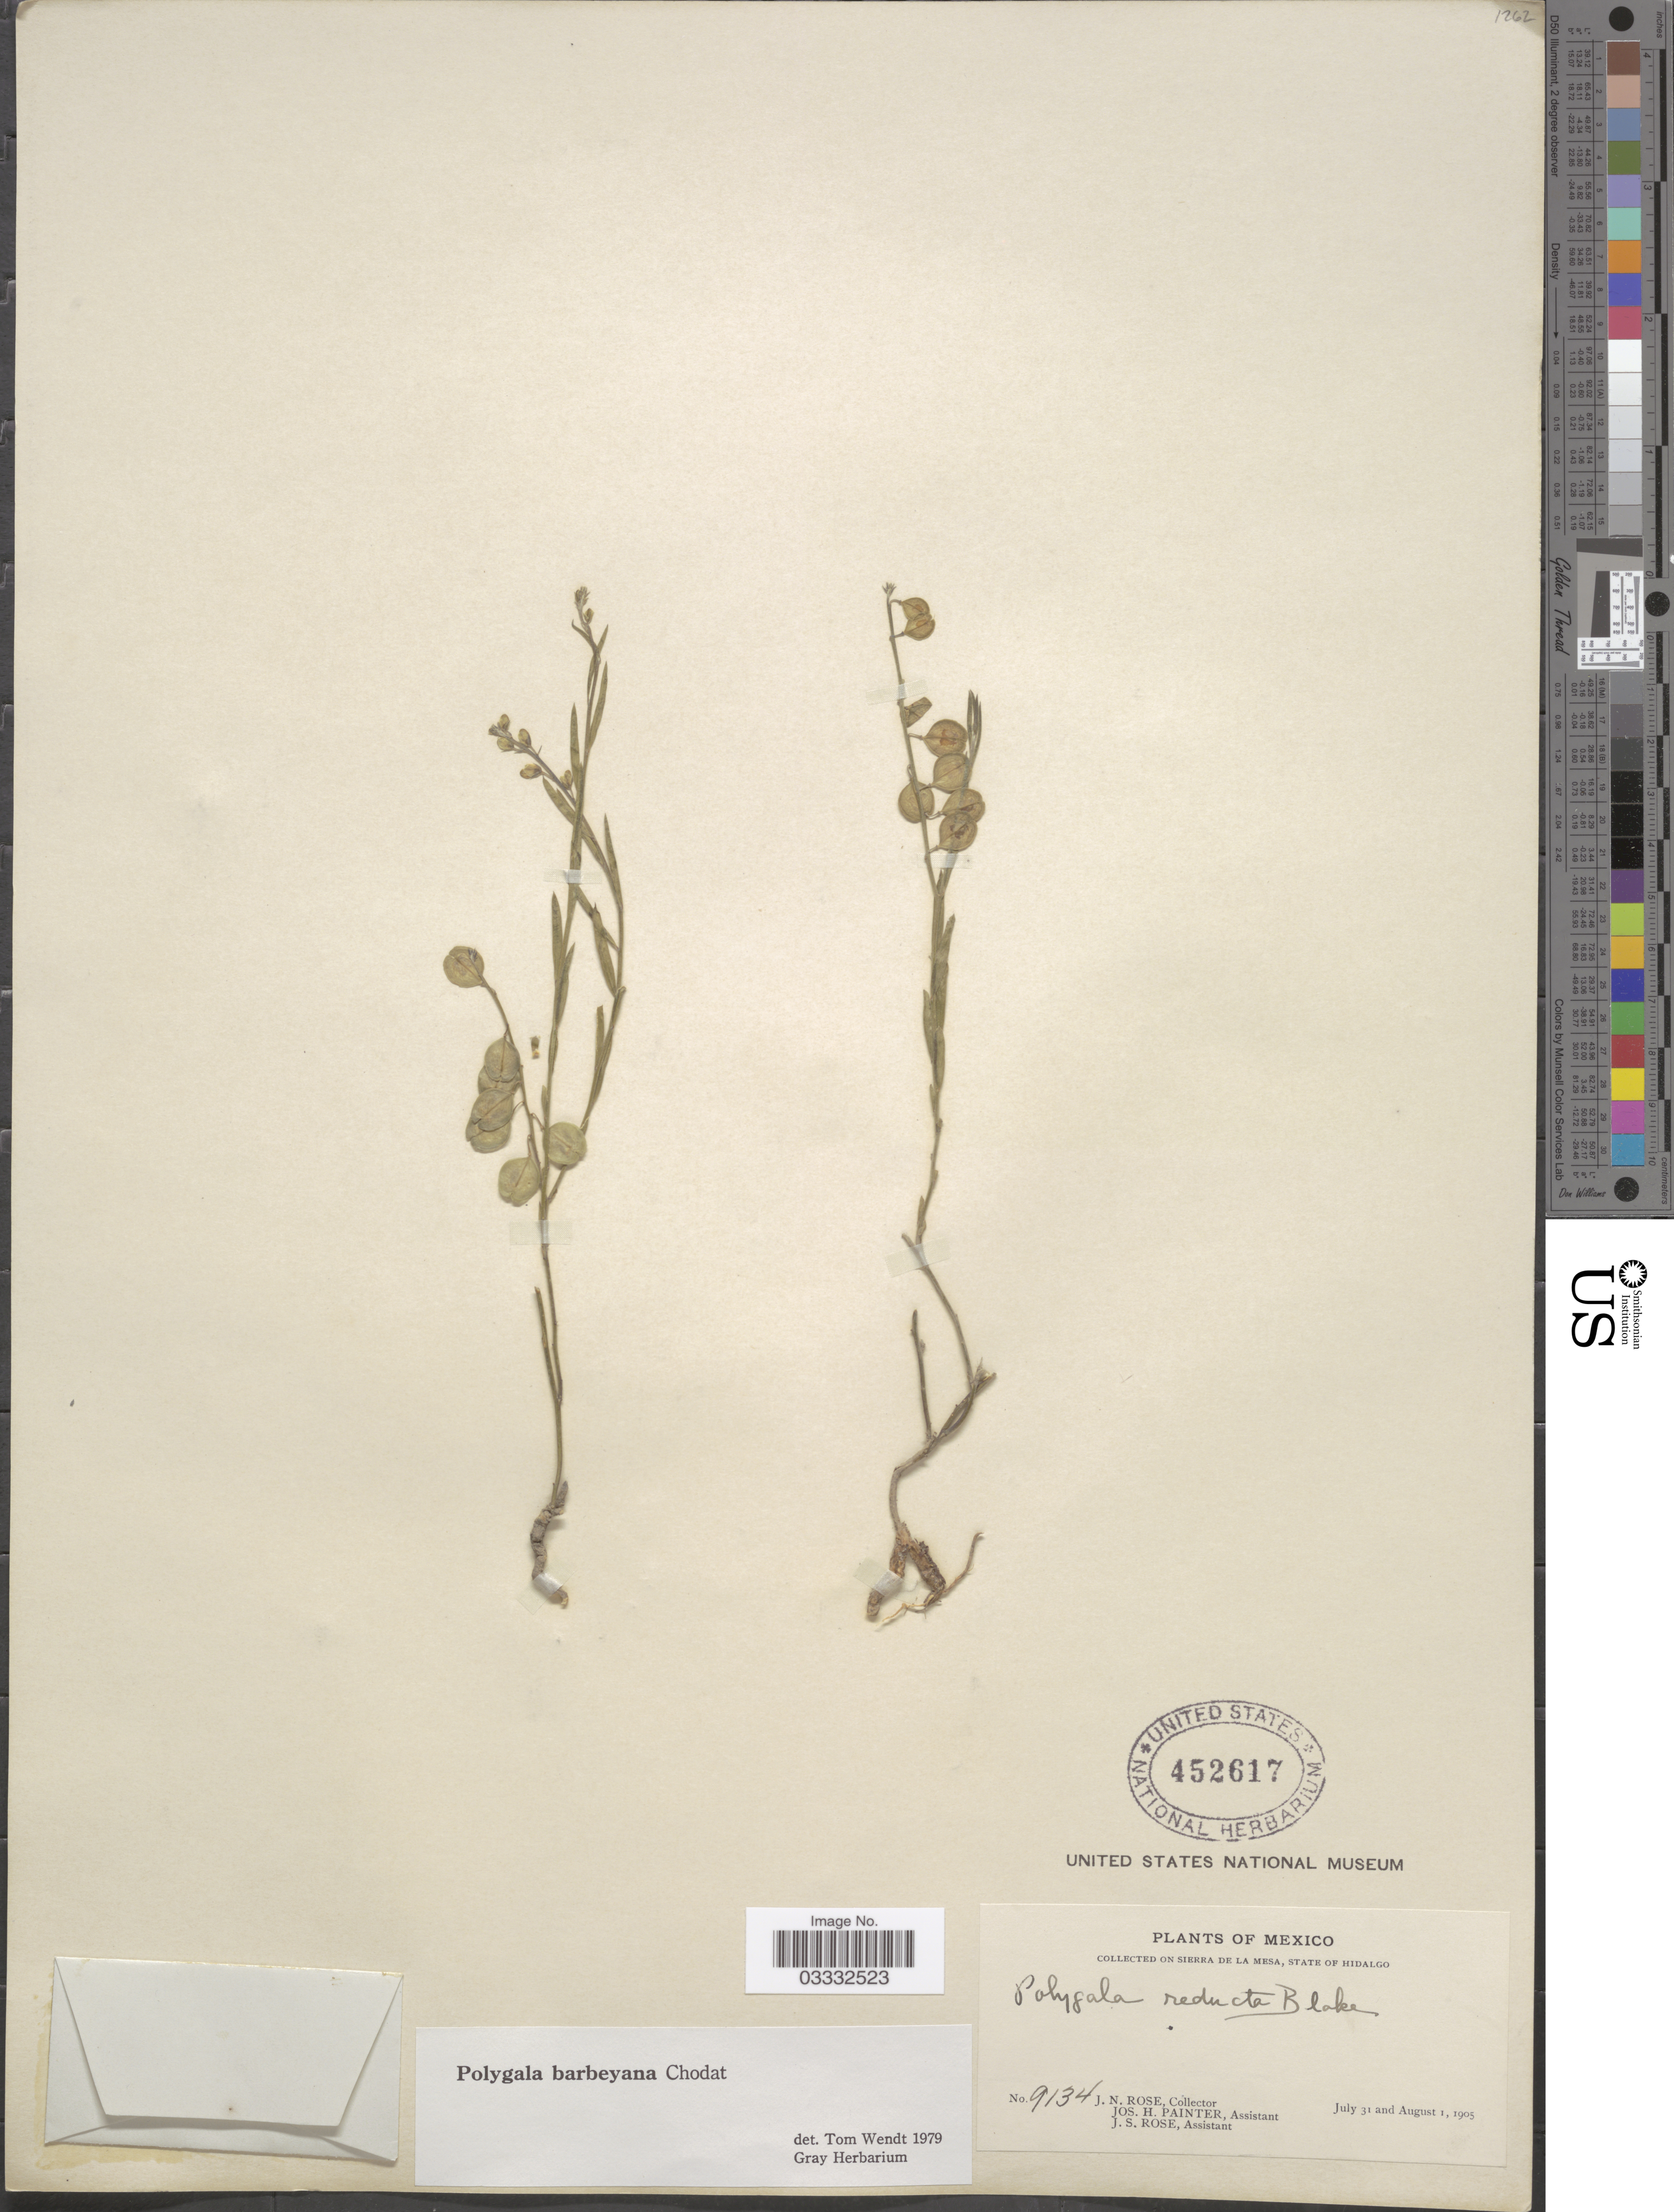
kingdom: Plantae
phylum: Tracheophyta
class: Magnoliopsida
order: Fabales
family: Polygalaceae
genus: Hebecarpa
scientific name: Hebecarpa barbeyana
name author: (Chodat) J.R. Abbott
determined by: Strong, Mark T., (BOT), Smithsonian Institution - National Museum of Natural History (UNITED STATES)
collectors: J. N. Rose, J. H. Painter & J. S. Rose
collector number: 9134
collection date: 1905-07-31/1905-08-01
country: Mexico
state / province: Hidalgo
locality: On Sierra de La Mesa.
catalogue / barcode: US 452617